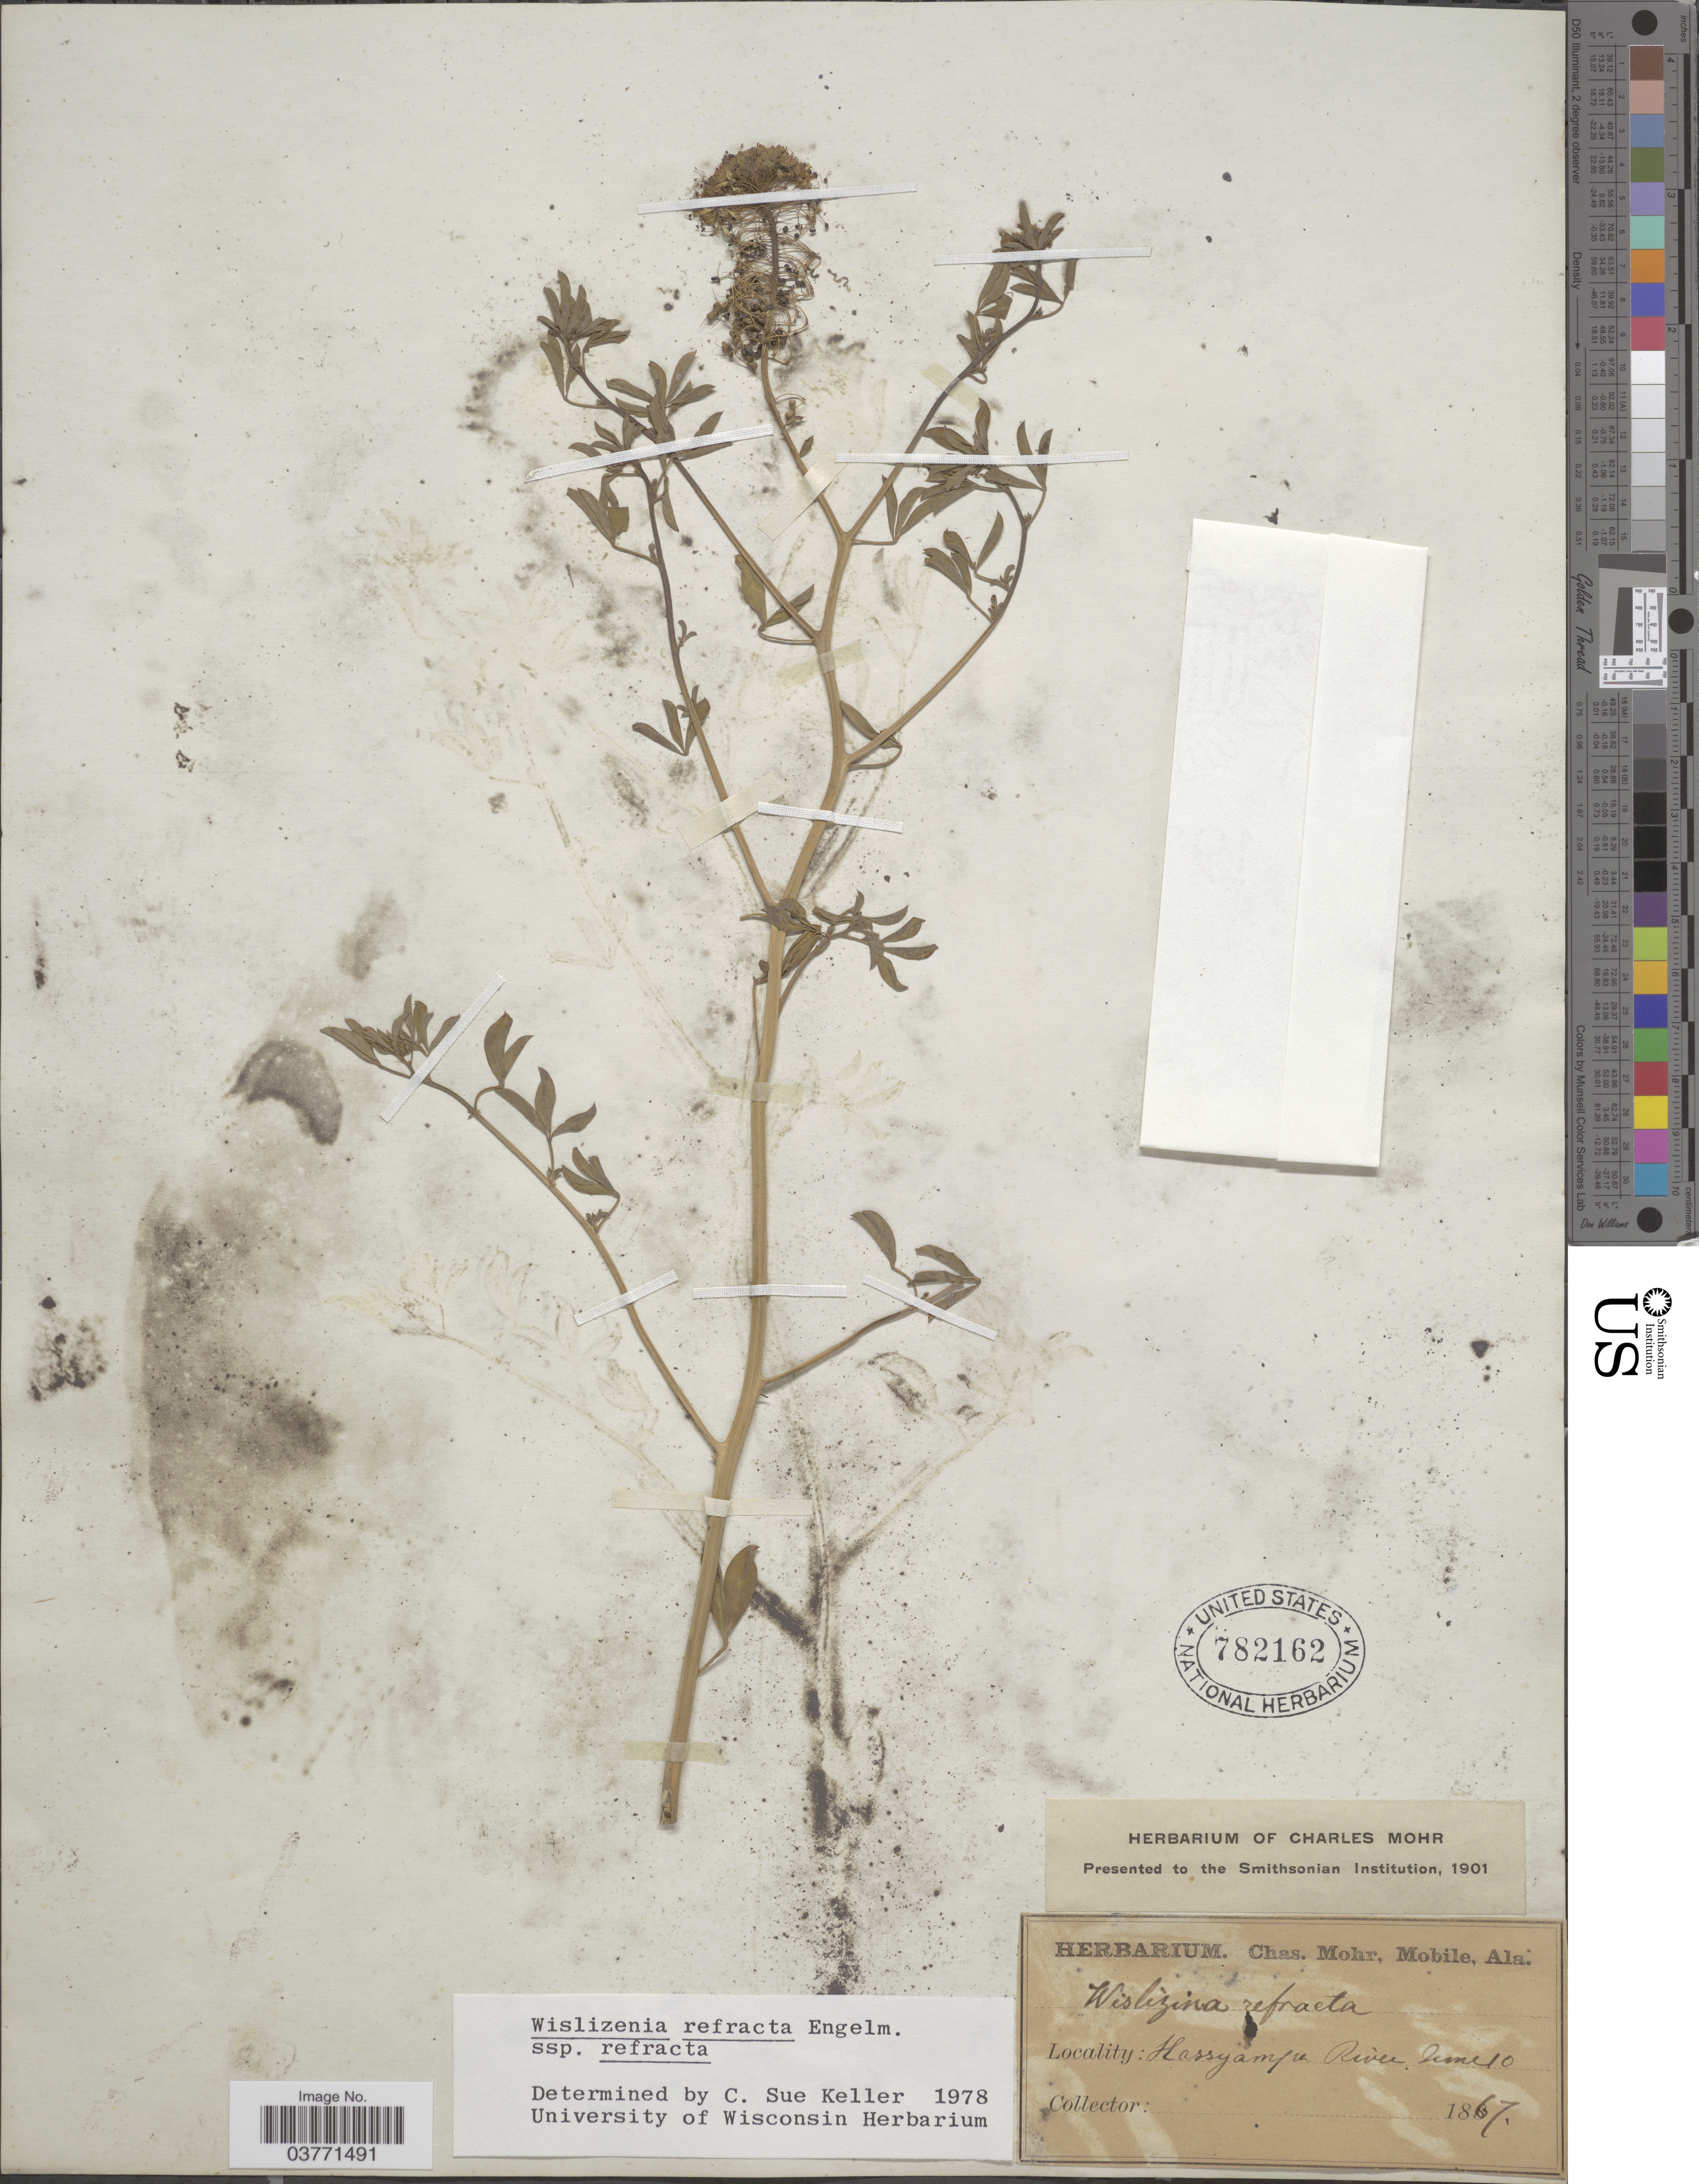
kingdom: Plantae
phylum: Tracheophyta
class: Magnoliopsida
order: Brassicales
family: Cleomaceae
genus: Cleomella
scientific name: Cleomella refracta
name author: (Engelm.) J.C. Hall & Roalson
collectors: ex herb. Charles Mohr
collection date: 1867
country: United States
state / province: Arizona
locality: Hassyampa River.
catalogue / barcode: US 782162